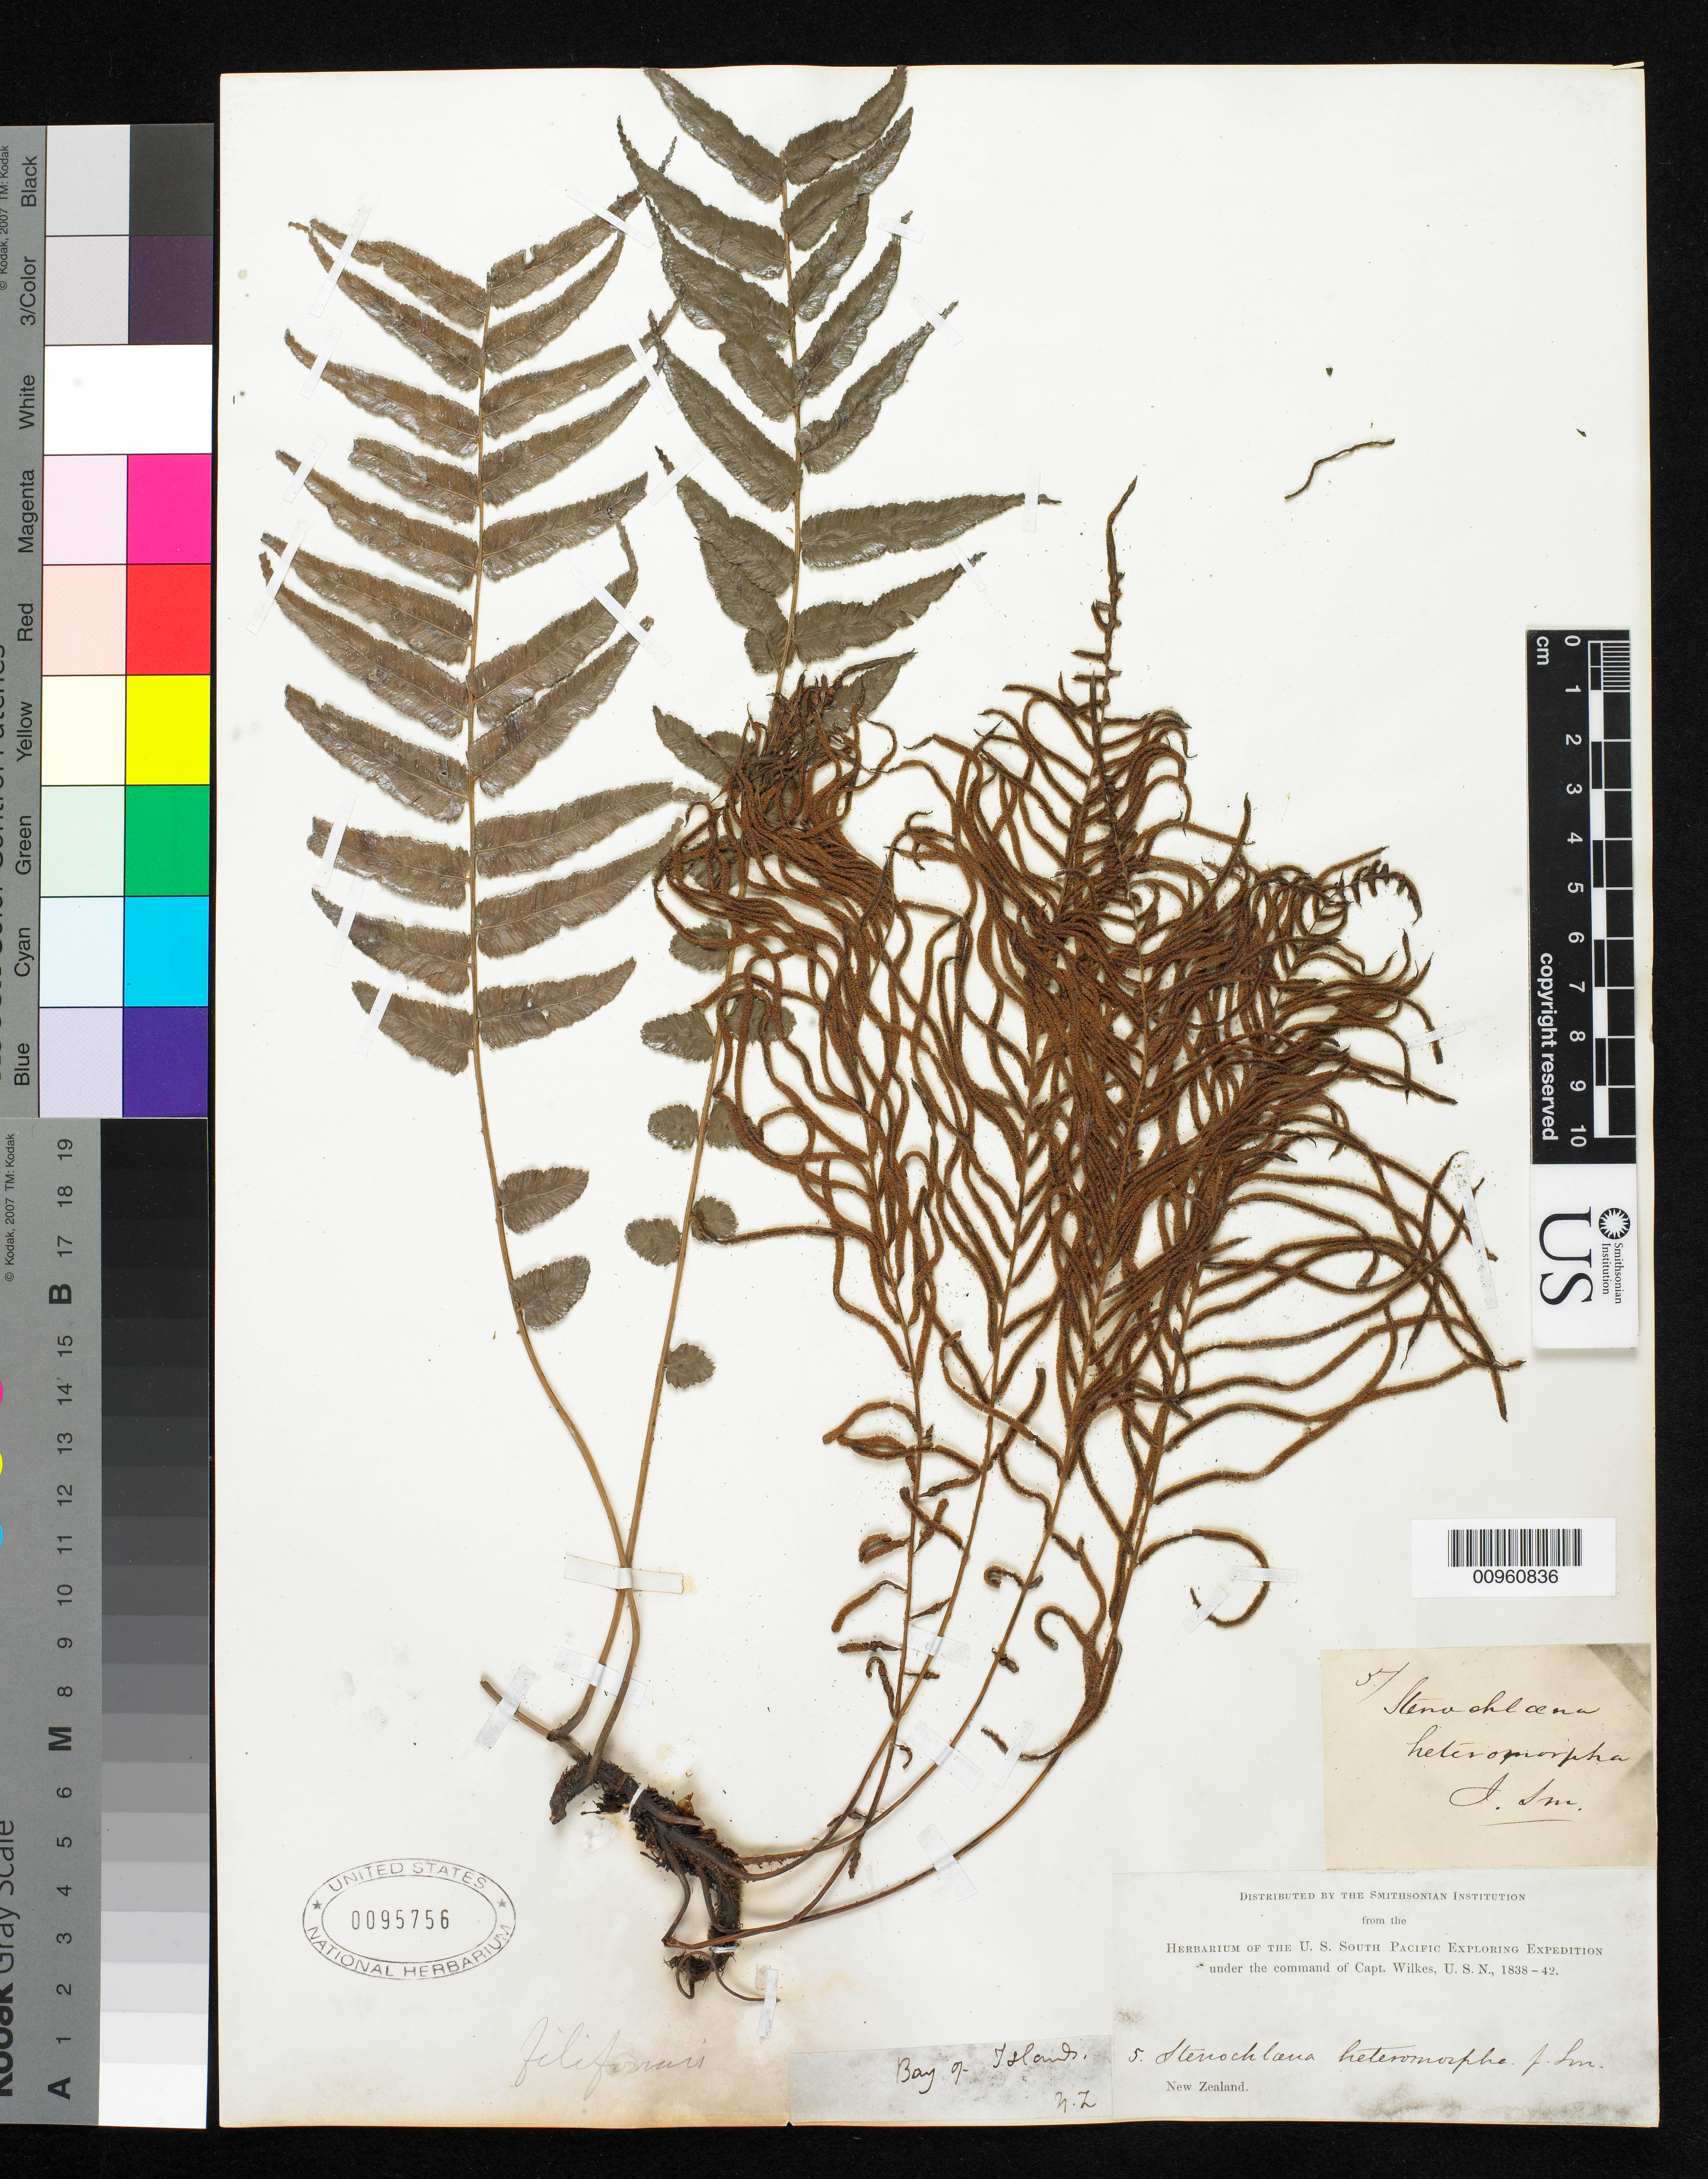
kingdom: Plantae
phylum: Tracheophyta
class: Polypodiopsida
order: Polypodiales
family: Blechnaceae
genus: Blechnum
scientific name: Blechnum filiforme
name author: (A. Cunn.) Ettingsh.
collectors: Wilkes Explor. Exped.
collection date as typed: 1838 to -- --- 1842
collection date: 1838/1842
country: New Zealand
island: New Zealand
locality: New Zealand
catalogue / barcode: US 95756